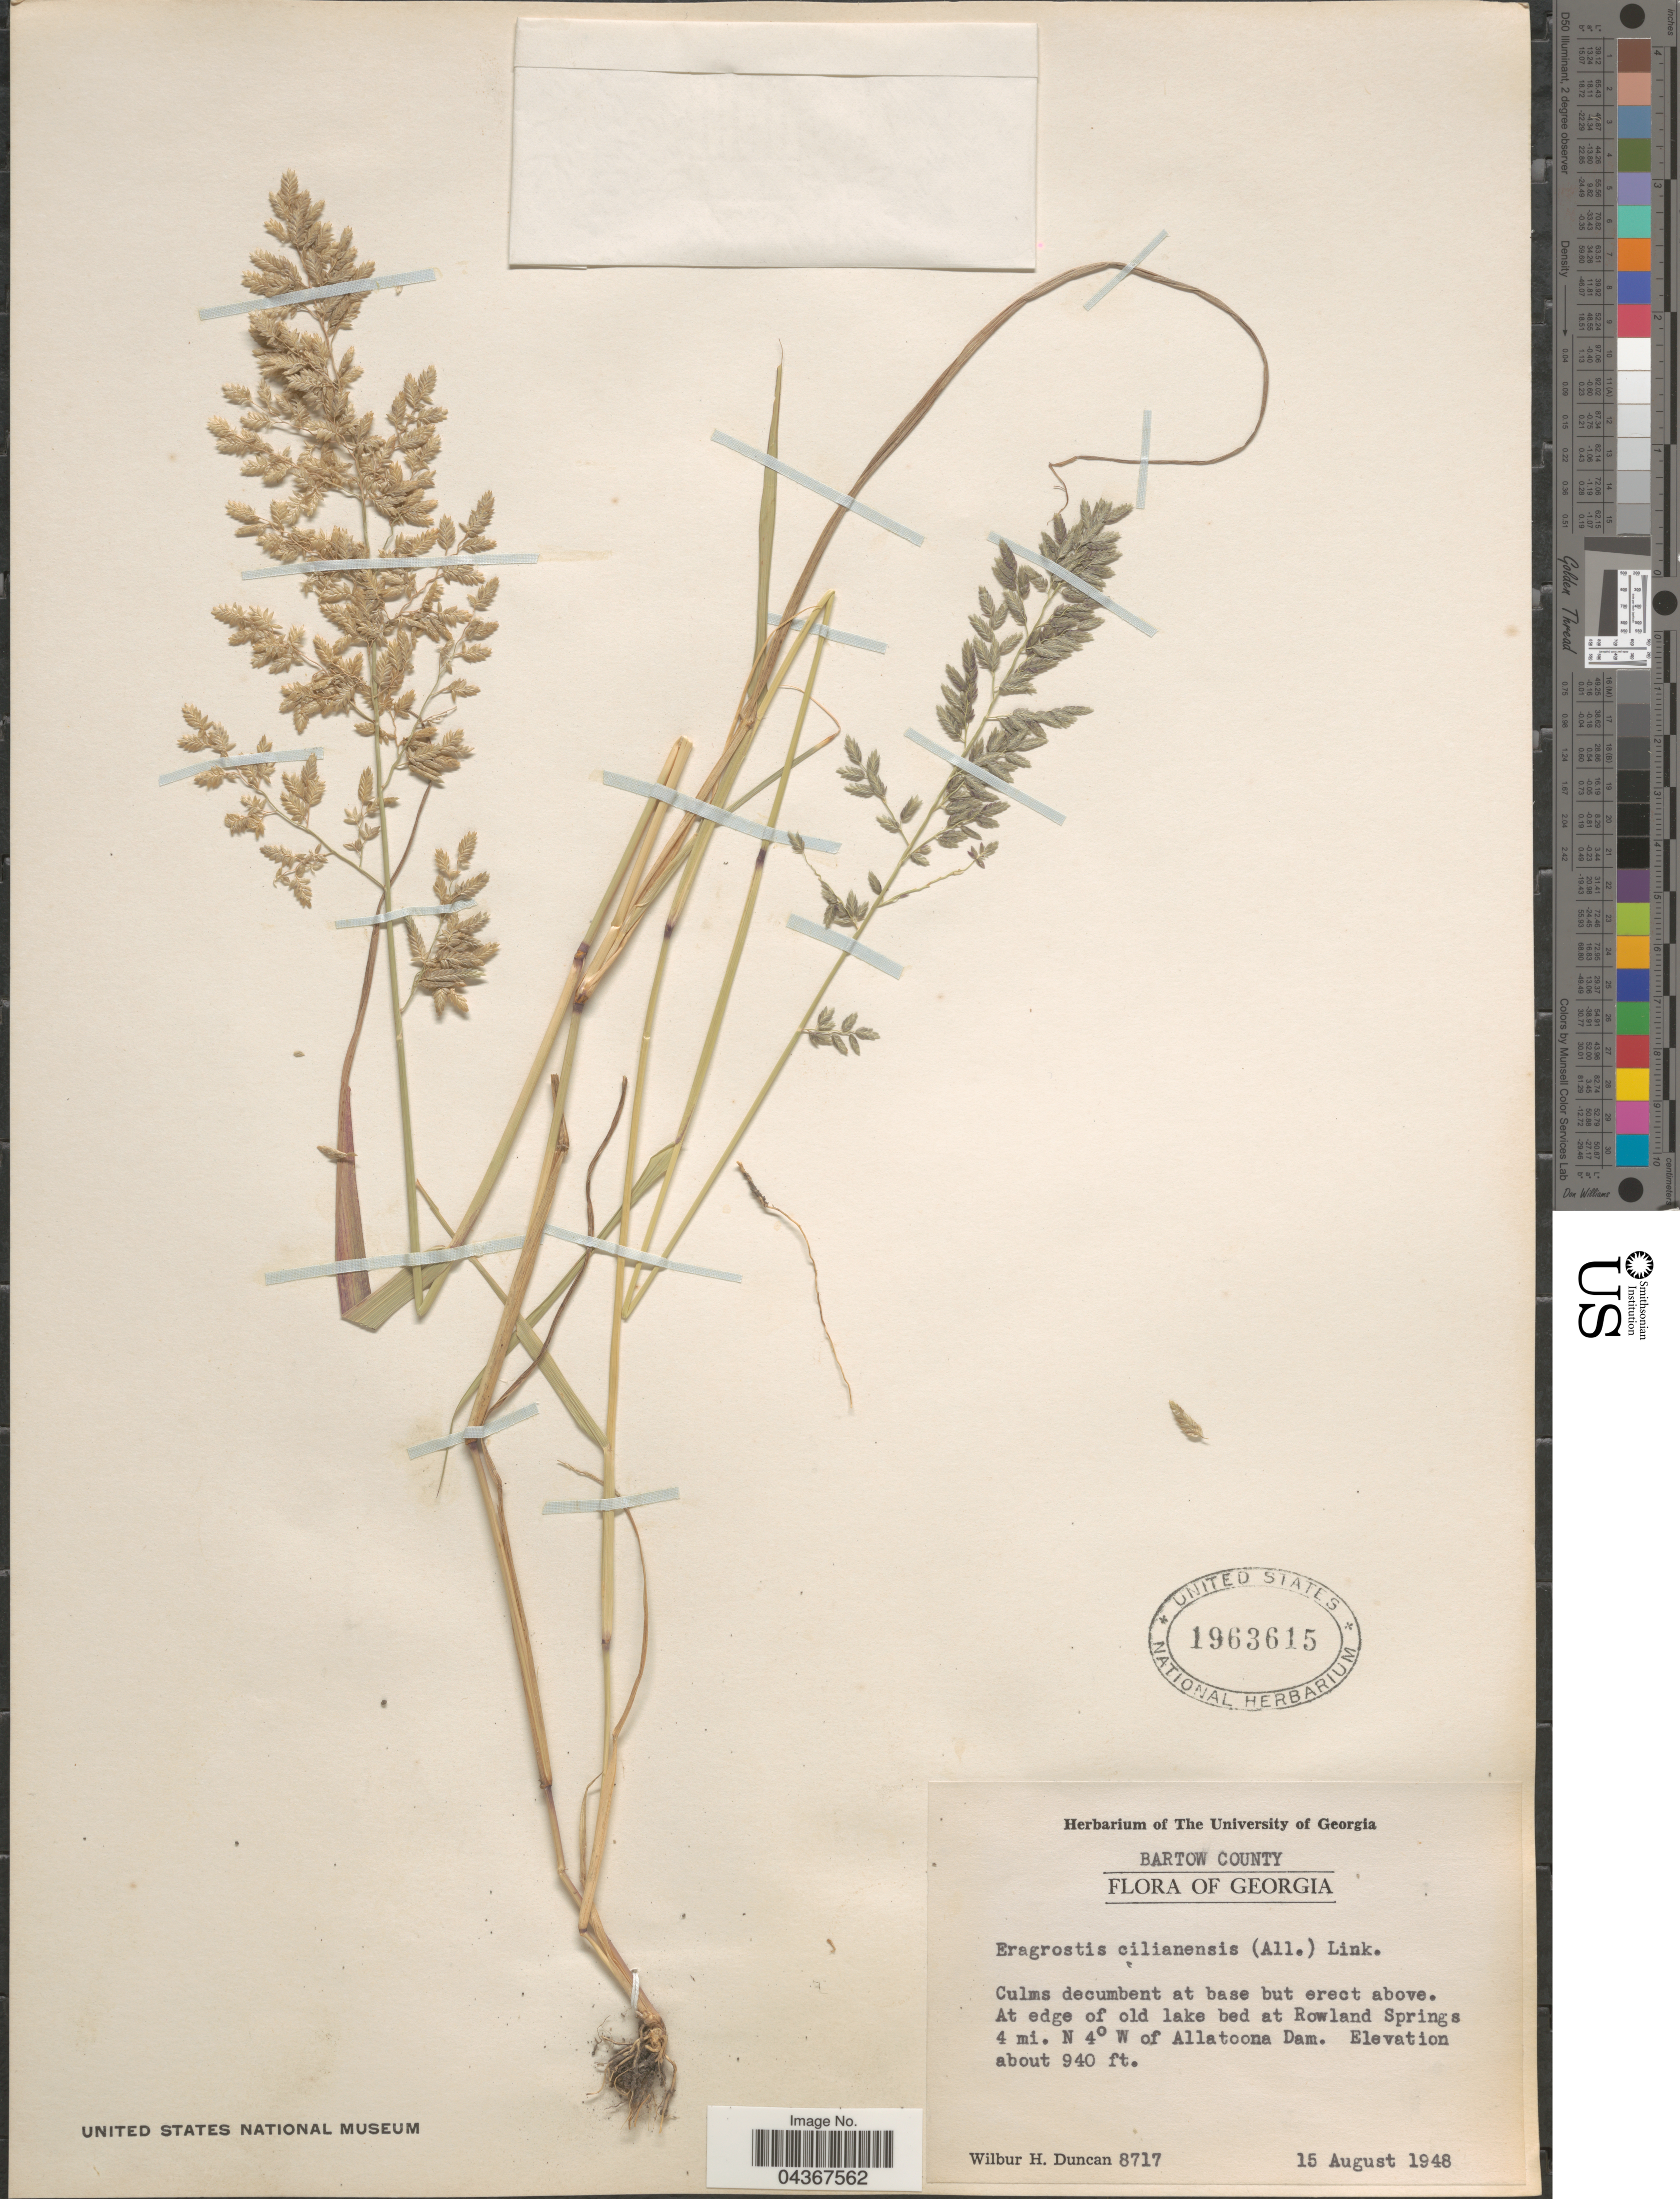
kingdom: Plantae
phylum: Tracheophyta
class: Liliopsida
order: Poales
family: Poaceae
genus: Eragrostis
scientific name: Eragrostis cilianensis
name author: (Bellardi) Vignolo ex Janch.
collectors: W. H. Duncan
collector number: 8717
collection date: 1948-08-15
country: United States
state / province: Georgia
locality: Bartow County. At edge of old lake bed at Rowland Springs 4 mi. N 4° W of Allatoona Dam.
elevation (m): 287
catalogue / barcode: US 1963615